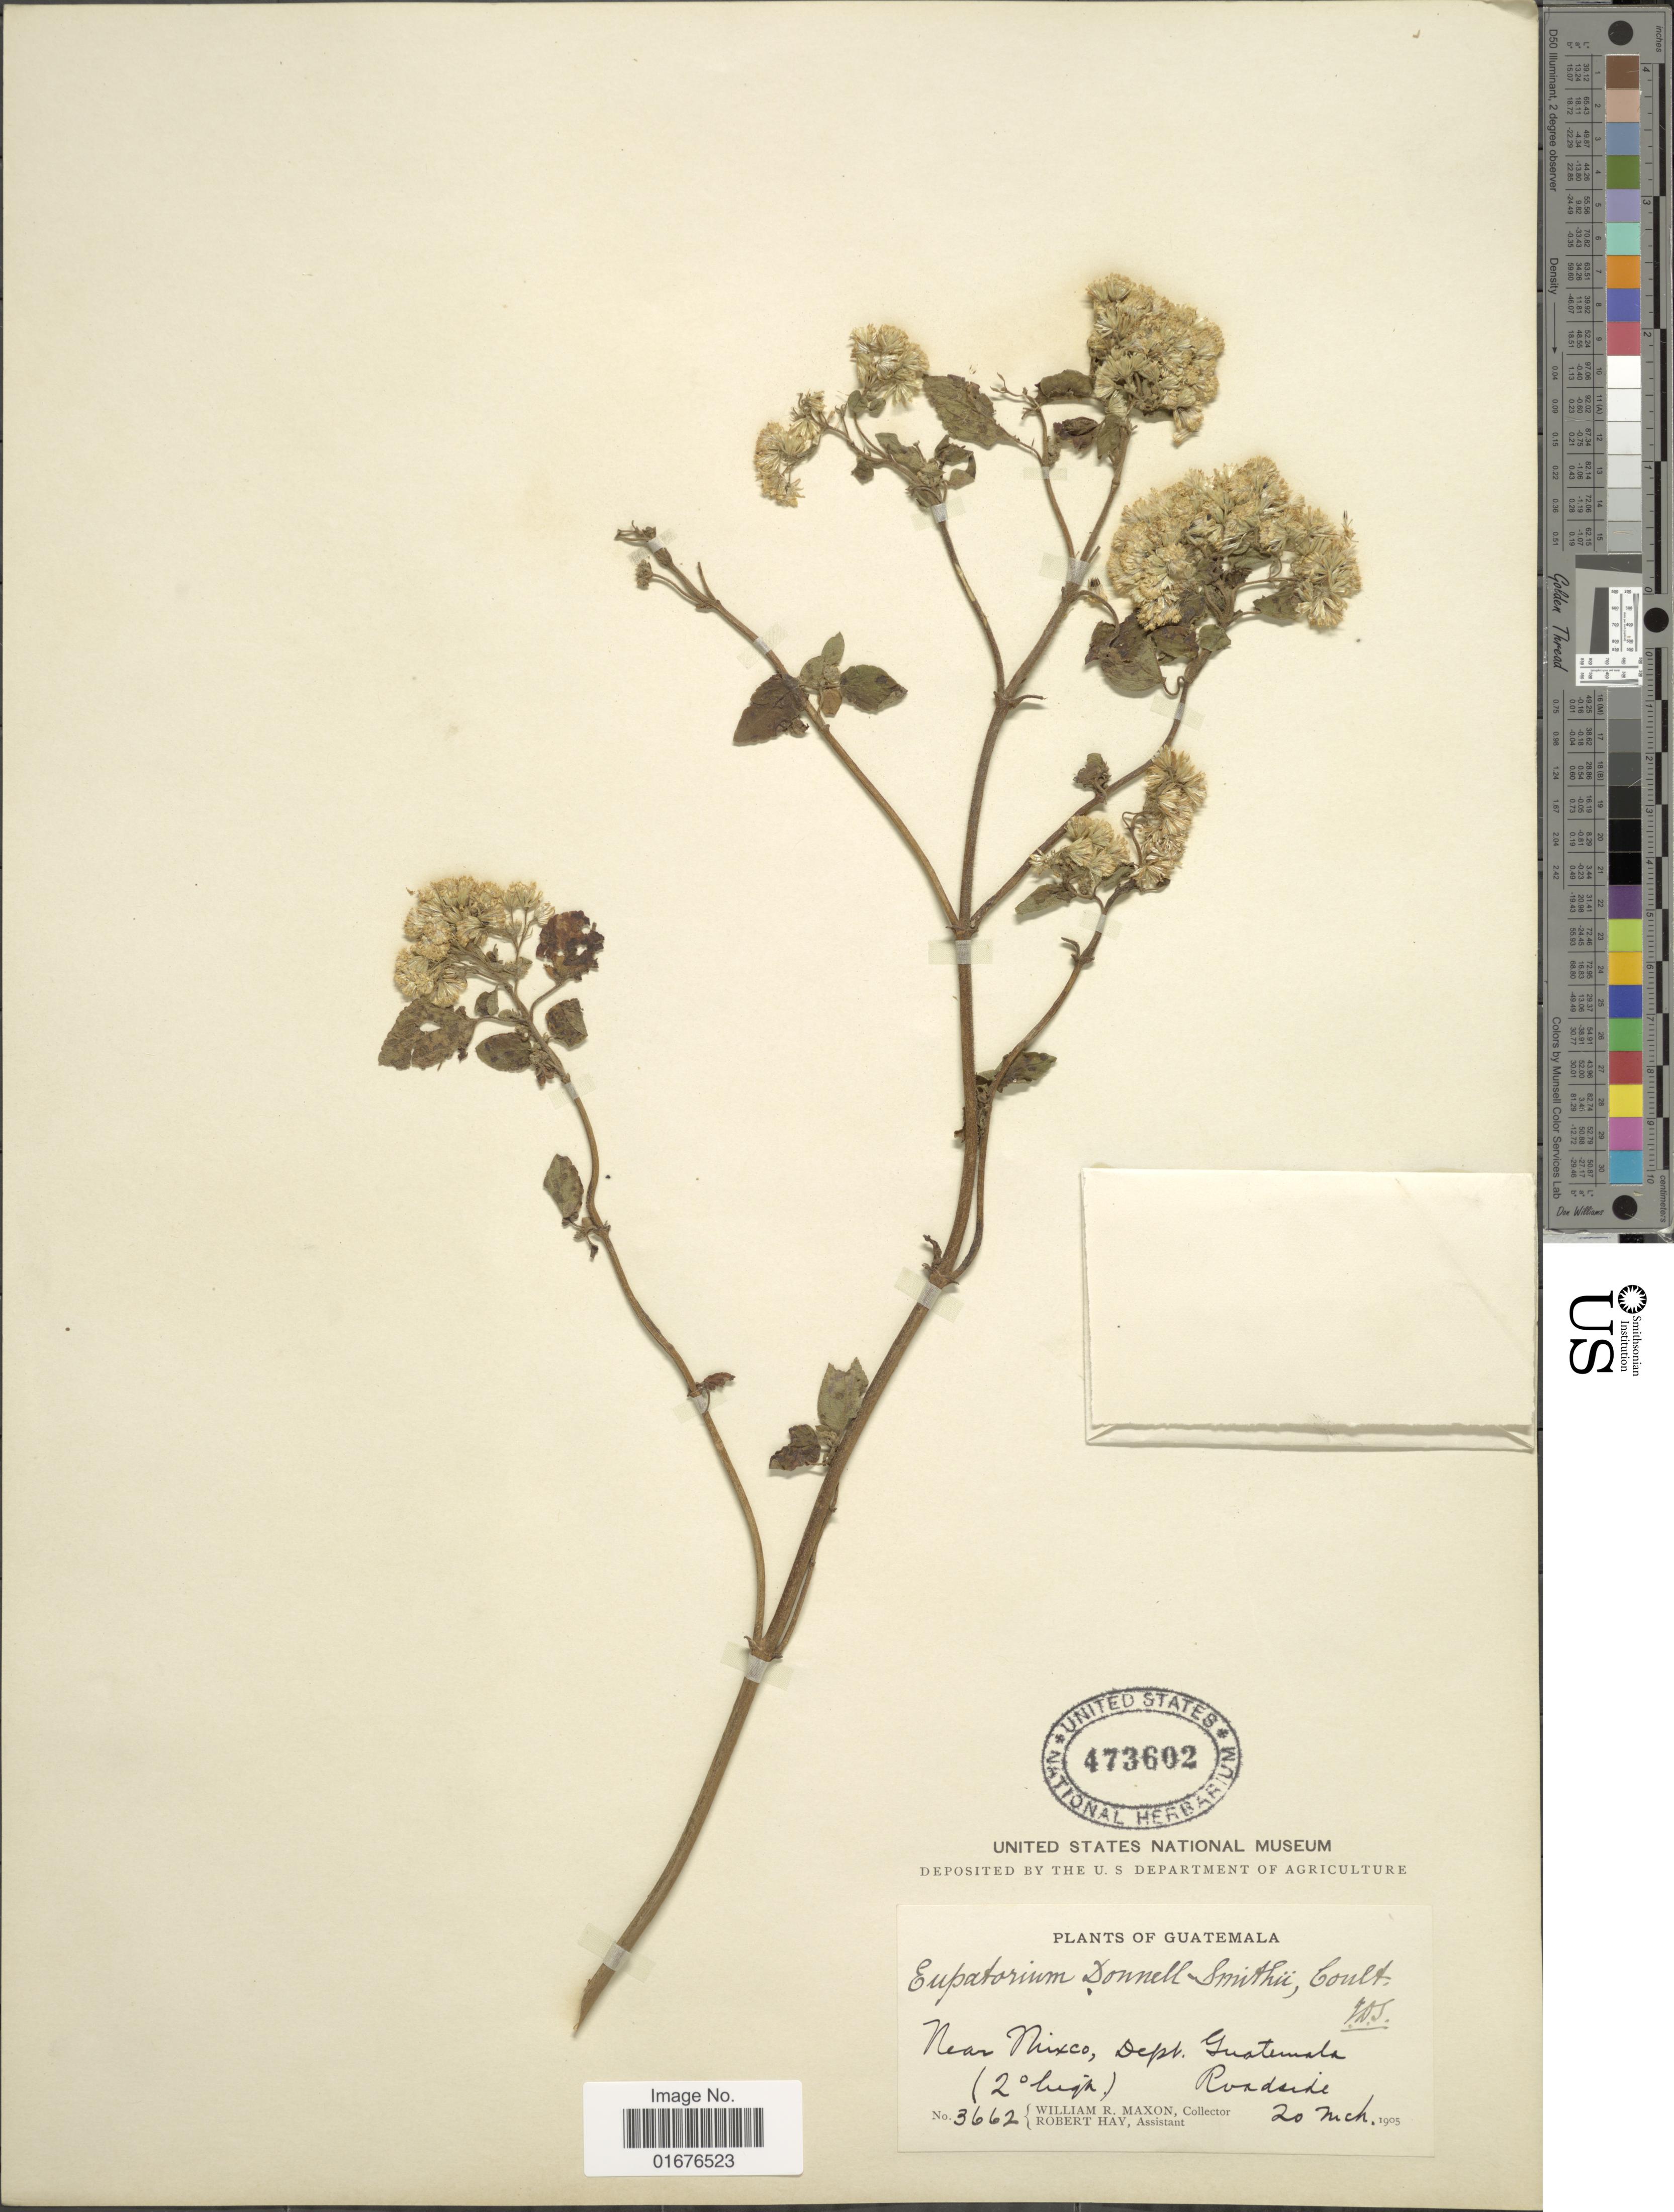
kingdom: Plantae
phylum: Tracheophyta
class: Magnoliopsida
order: Asterales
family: Asteraceae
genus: Ageratina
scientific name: Ageratina pichinchensis var. bustamenta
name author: (DC.) R.M. King & H. Rob.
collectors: W. R. Maxon & R. H. Hay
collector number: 3662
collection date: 1905-03-20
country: Guatemala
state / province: Guatemala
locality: Near Mexico, (2° high), Roadside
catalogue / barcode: US 473602